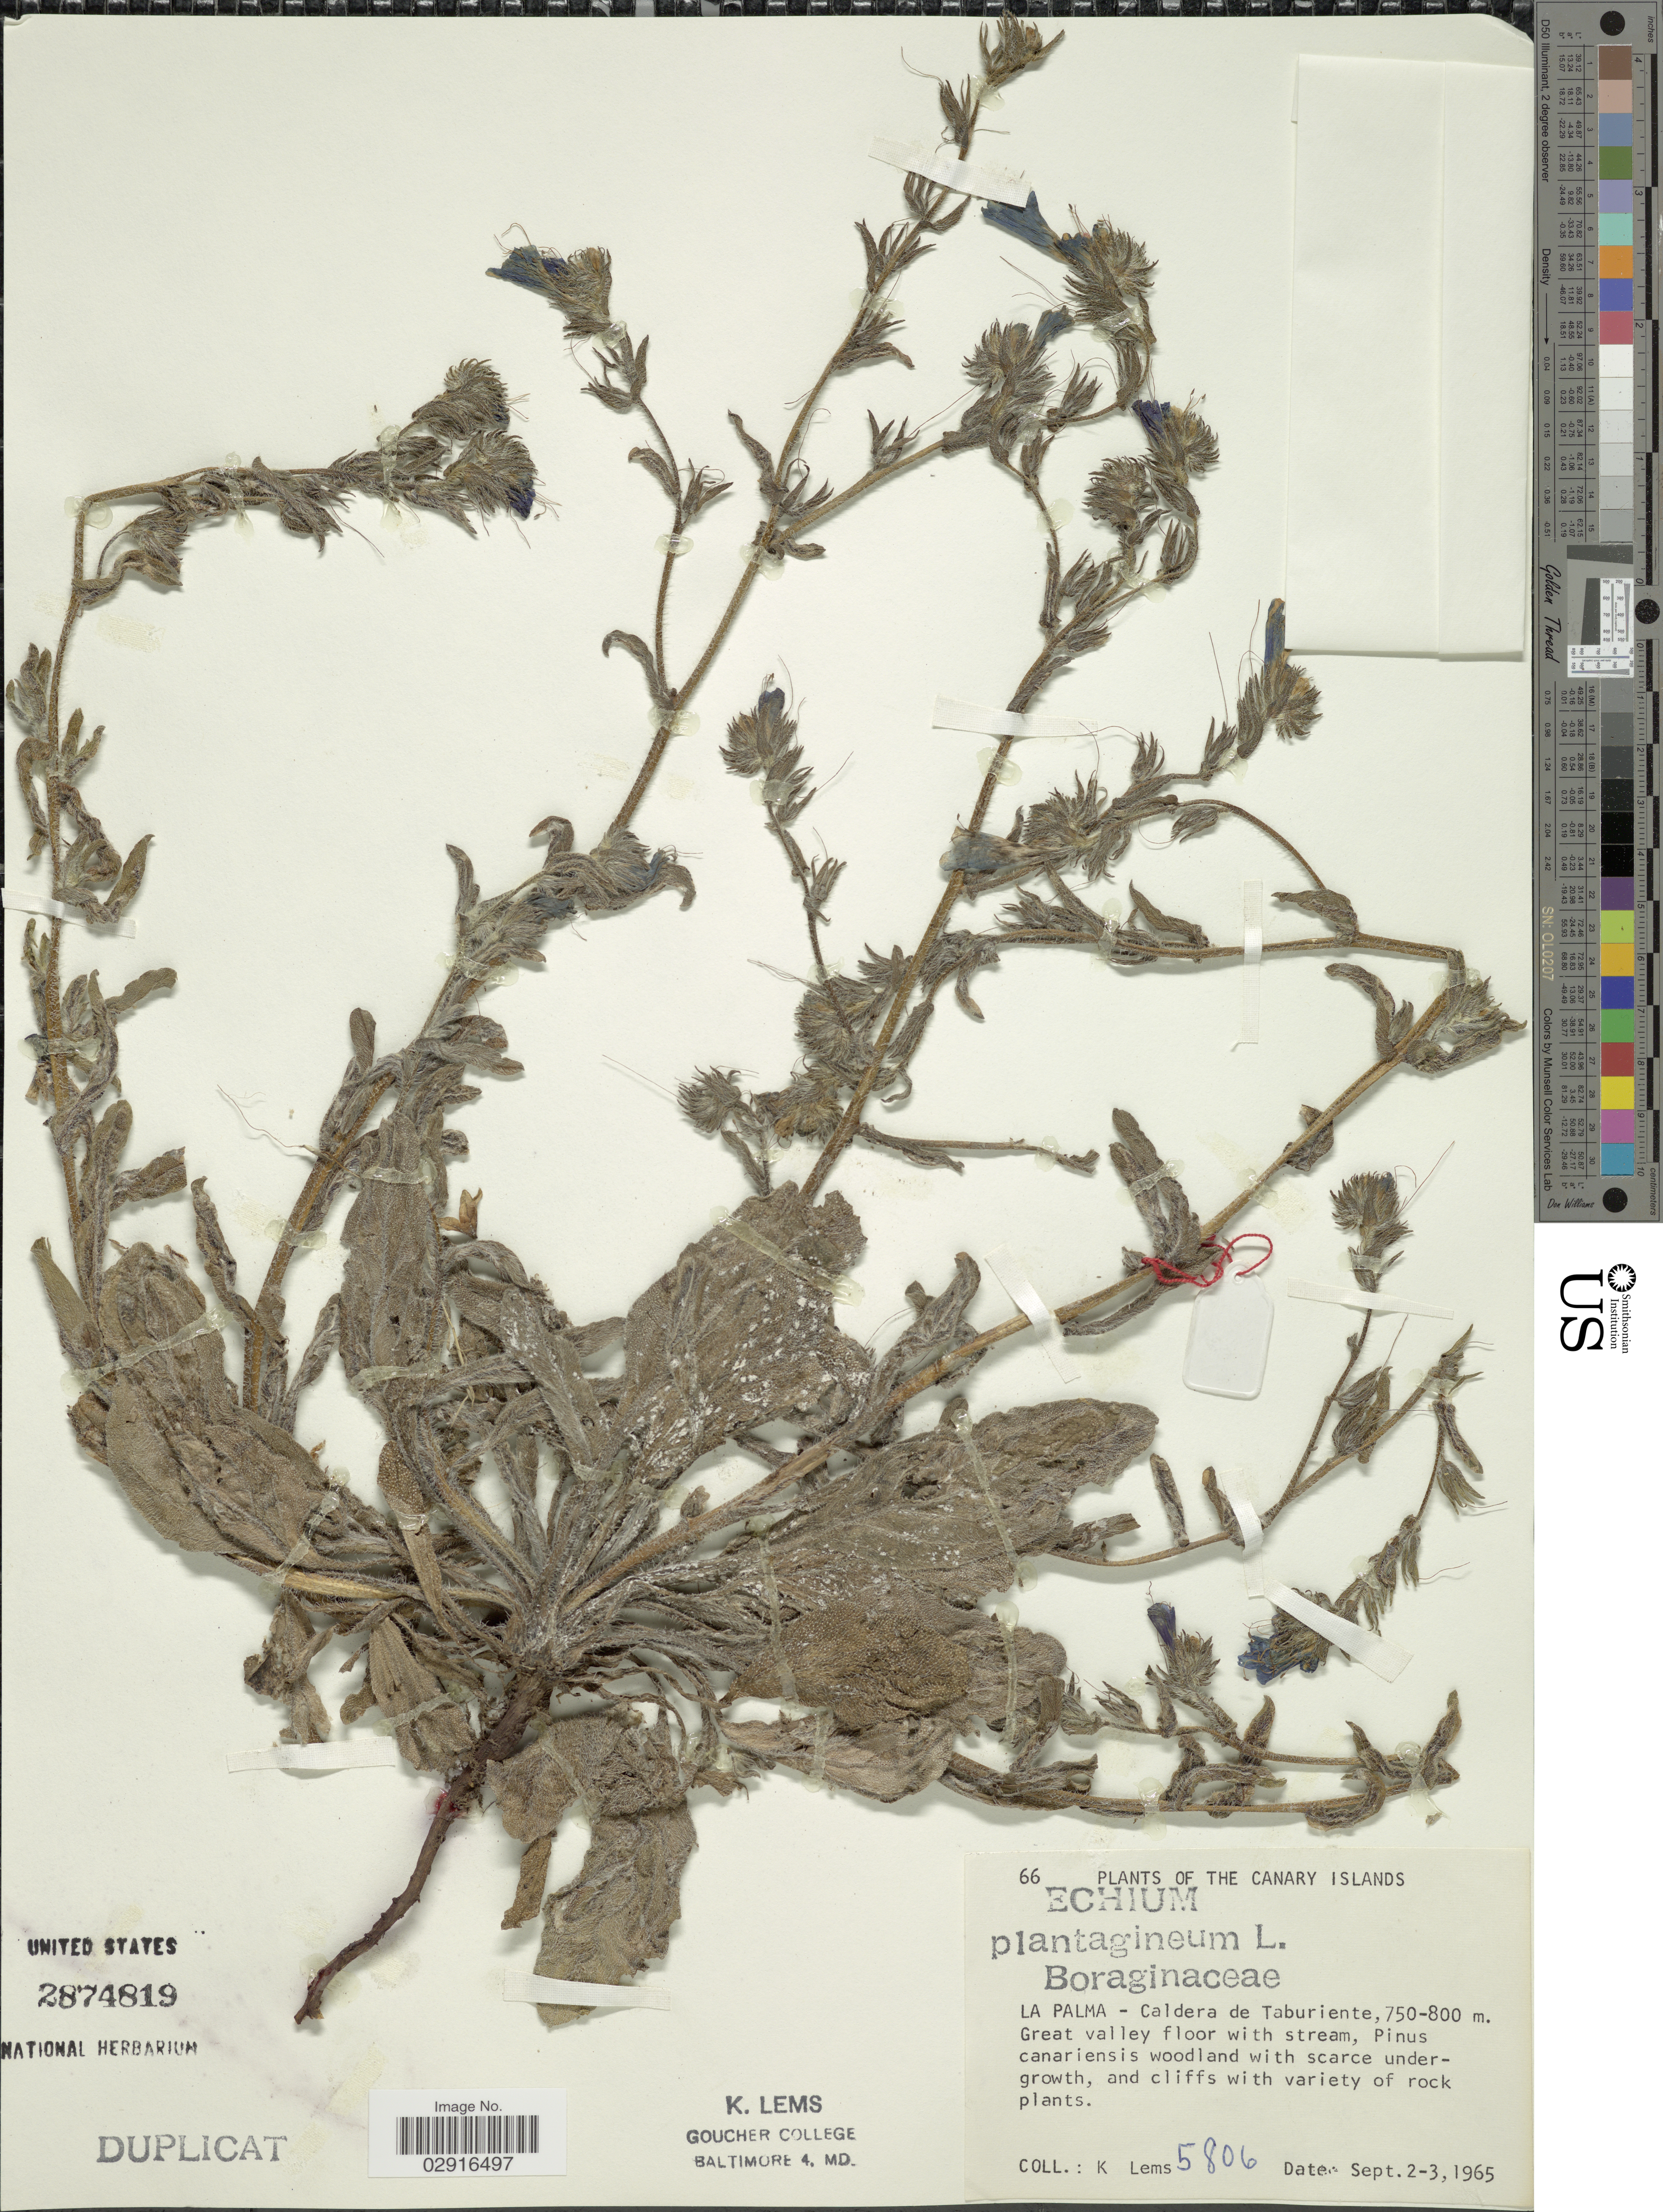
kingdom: Plantae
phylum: Tracheophyta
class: Magnoliopsida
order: Boraginales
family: Boraginaceae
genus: Echium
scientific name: Echium plantagineum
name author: L.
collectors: K. Lems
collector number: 5806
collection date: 1965-09-02/1965-09-03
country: Spain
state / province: Canarias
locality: The Canary Islands. La Palma - Caldera de Taburiente.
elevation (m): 750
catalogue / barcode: US 2874819